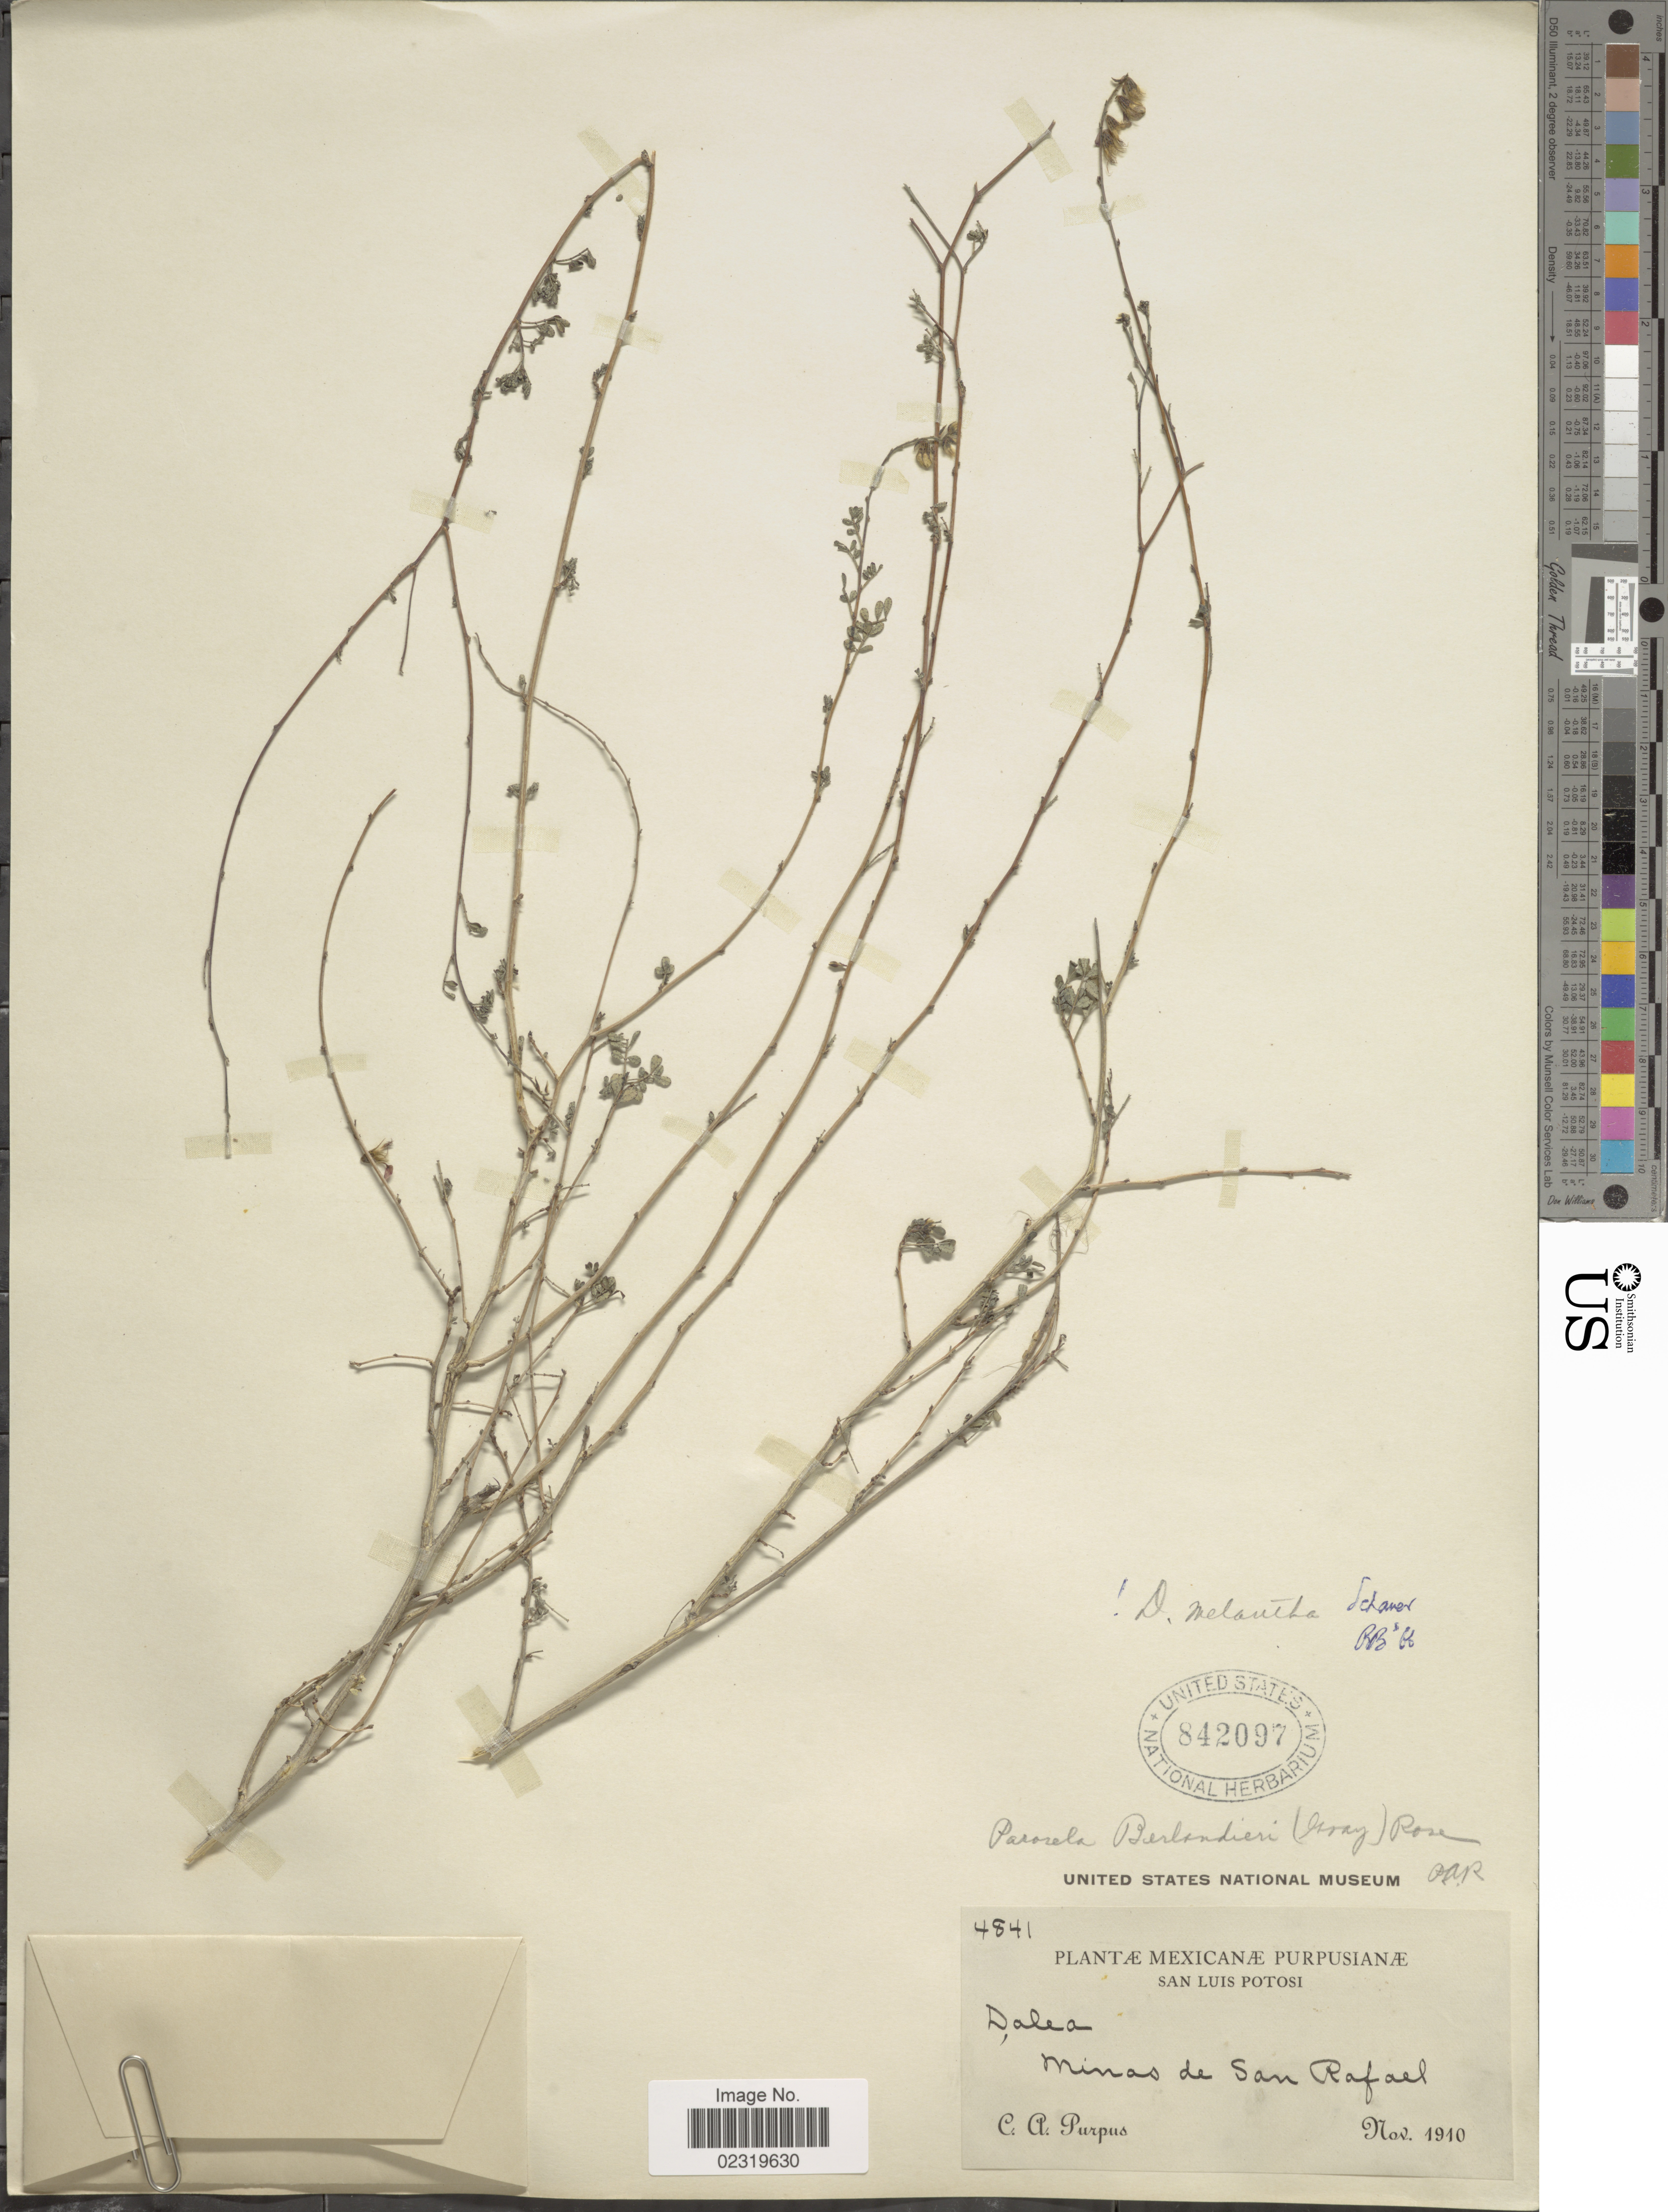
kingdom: Plantae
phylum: Tracheophyta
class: Magnoliopsida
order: Fabales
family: Fabaceae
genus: Dalea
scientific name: Dalea melantha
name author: S. Schauer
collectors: C. A. Purpus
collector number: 4841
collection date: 1910-11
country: Mexico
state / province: San Luis Potosí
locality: Minas de San Rafael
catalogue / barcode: US 842097